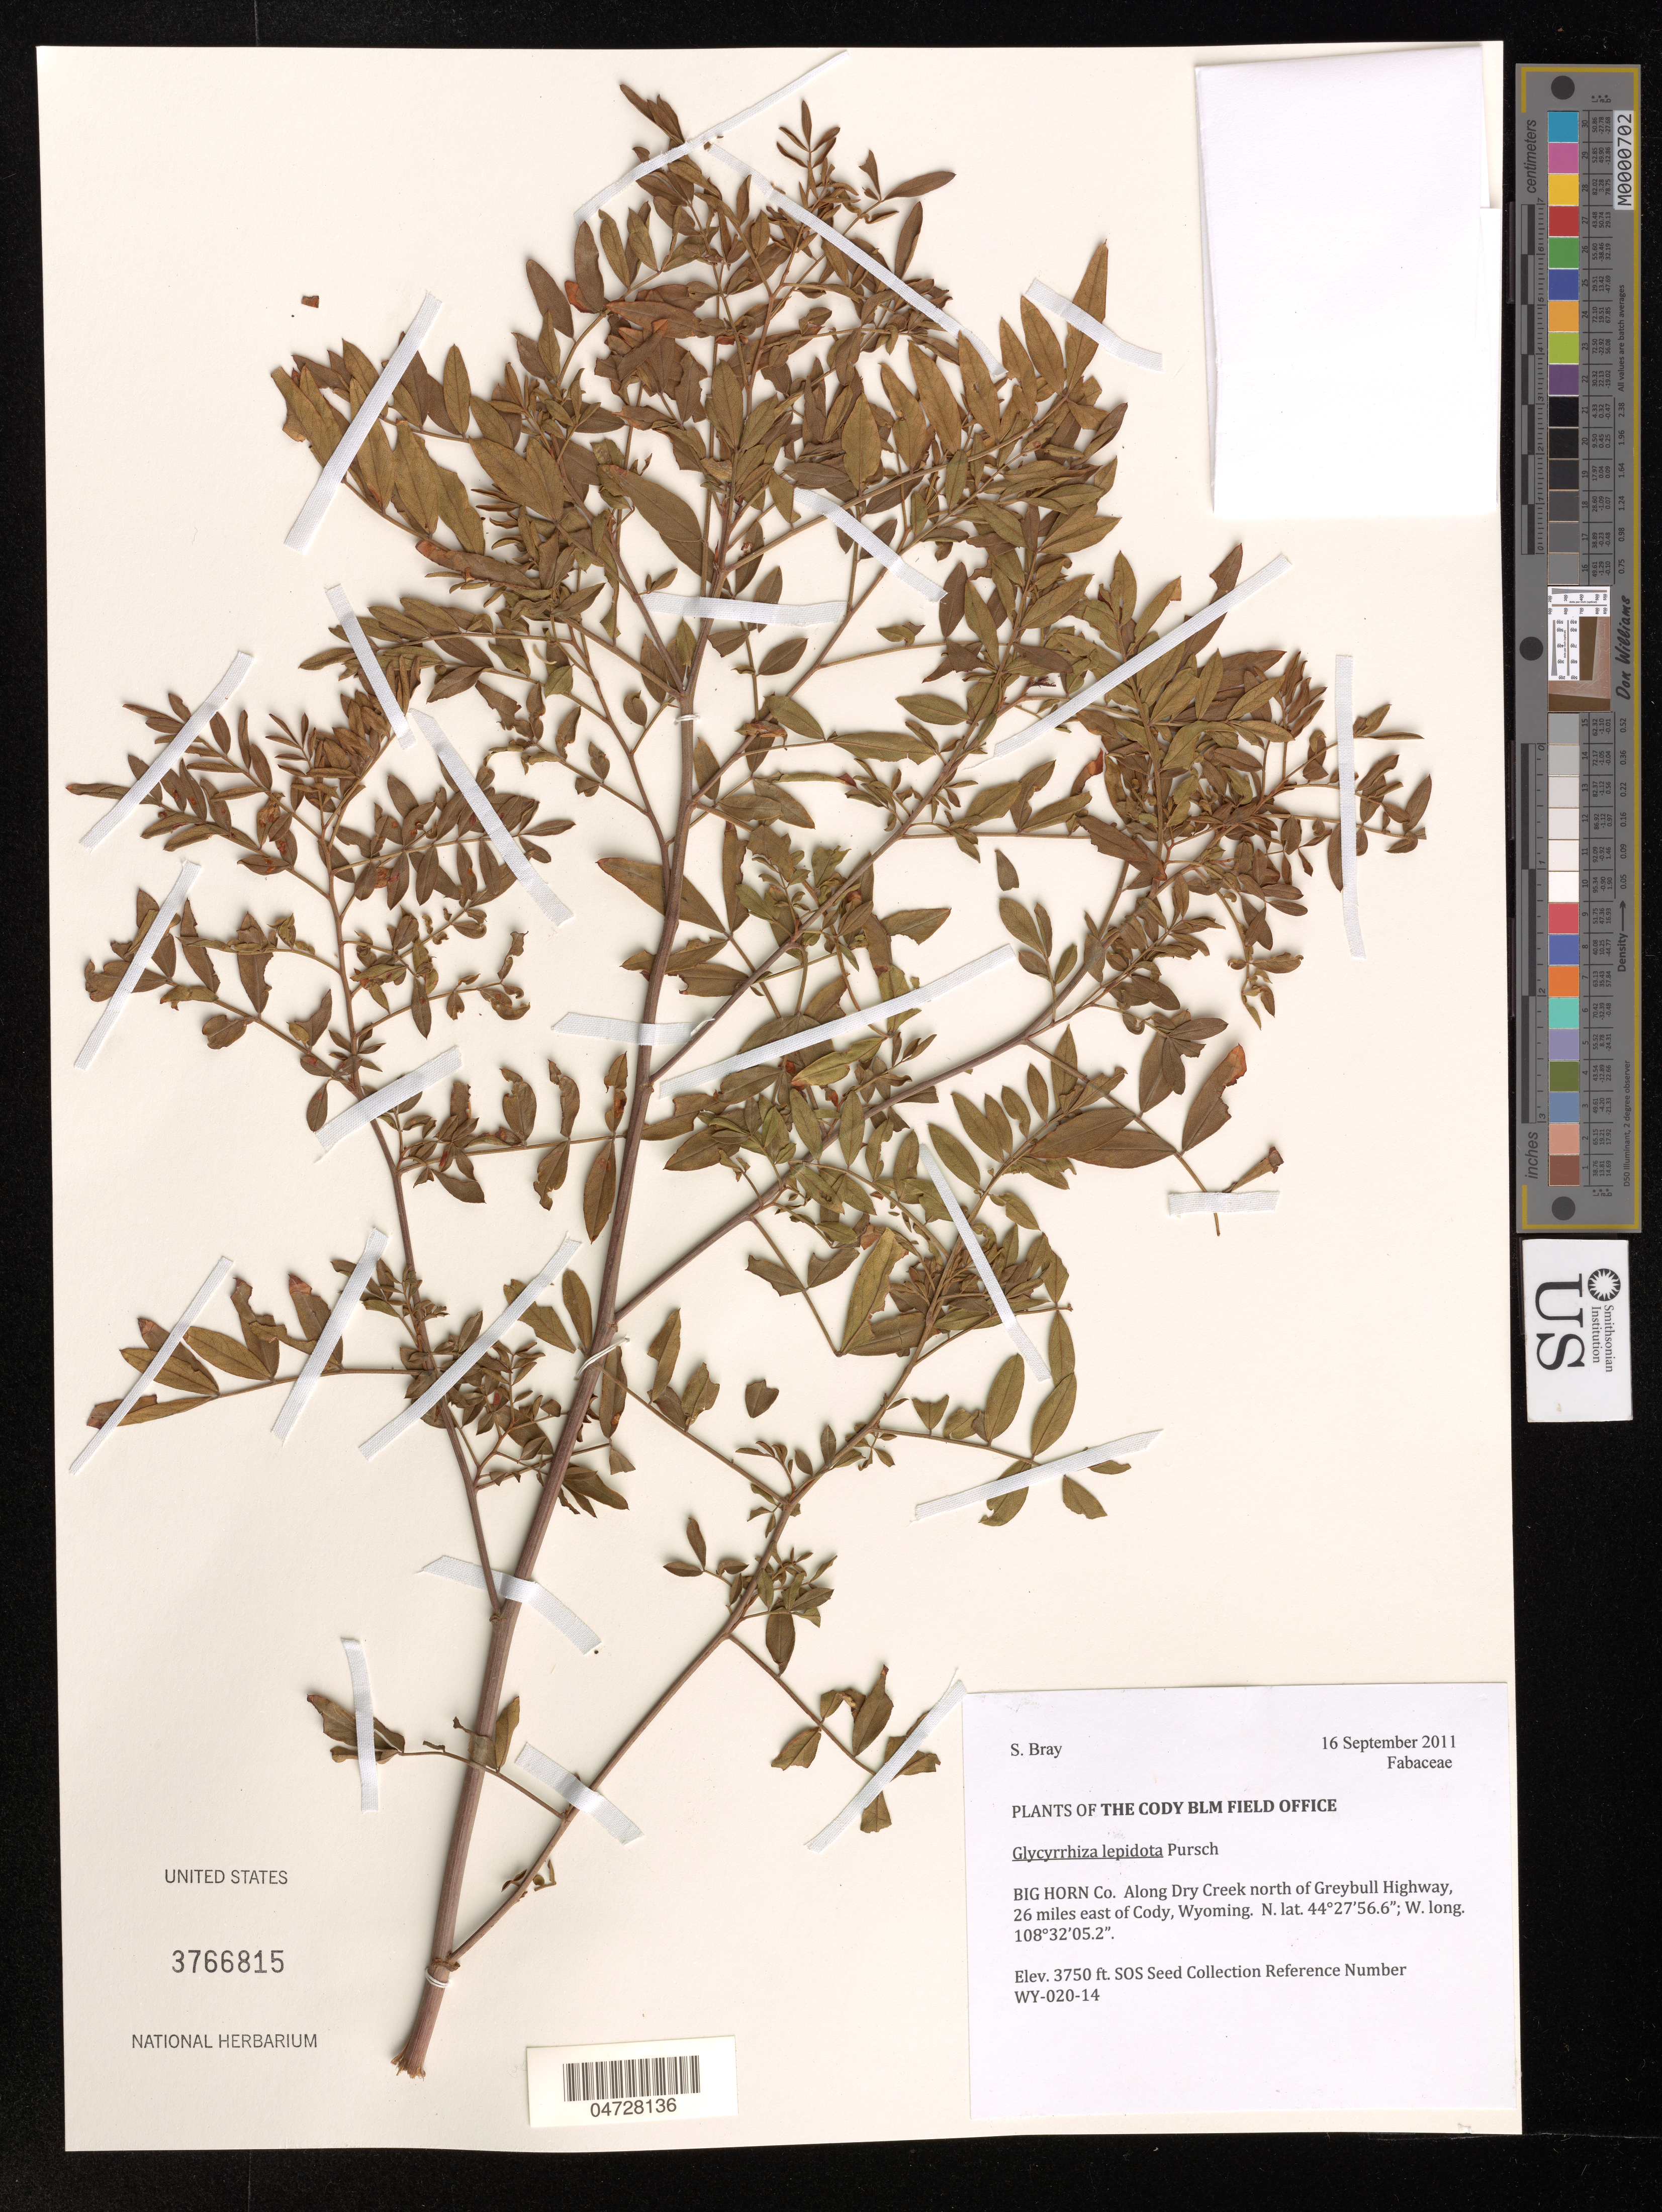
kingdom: Plantae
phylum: Tracheophyta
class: Magnoliopsida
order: Fabales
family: Fabaceae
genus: Glycyrrhiza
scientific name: Glycyrrhiza lepidota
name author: Pursh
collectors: S. Bray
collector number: WY-020-14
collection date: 2011-09-16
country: United States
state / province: Wyoming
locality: The Cody BLM Field Office. Big Horn Co. Along Dry Creek north of Greybull Highway, 26 miles east of Cody.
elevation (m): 1143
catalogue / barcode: US 3766815